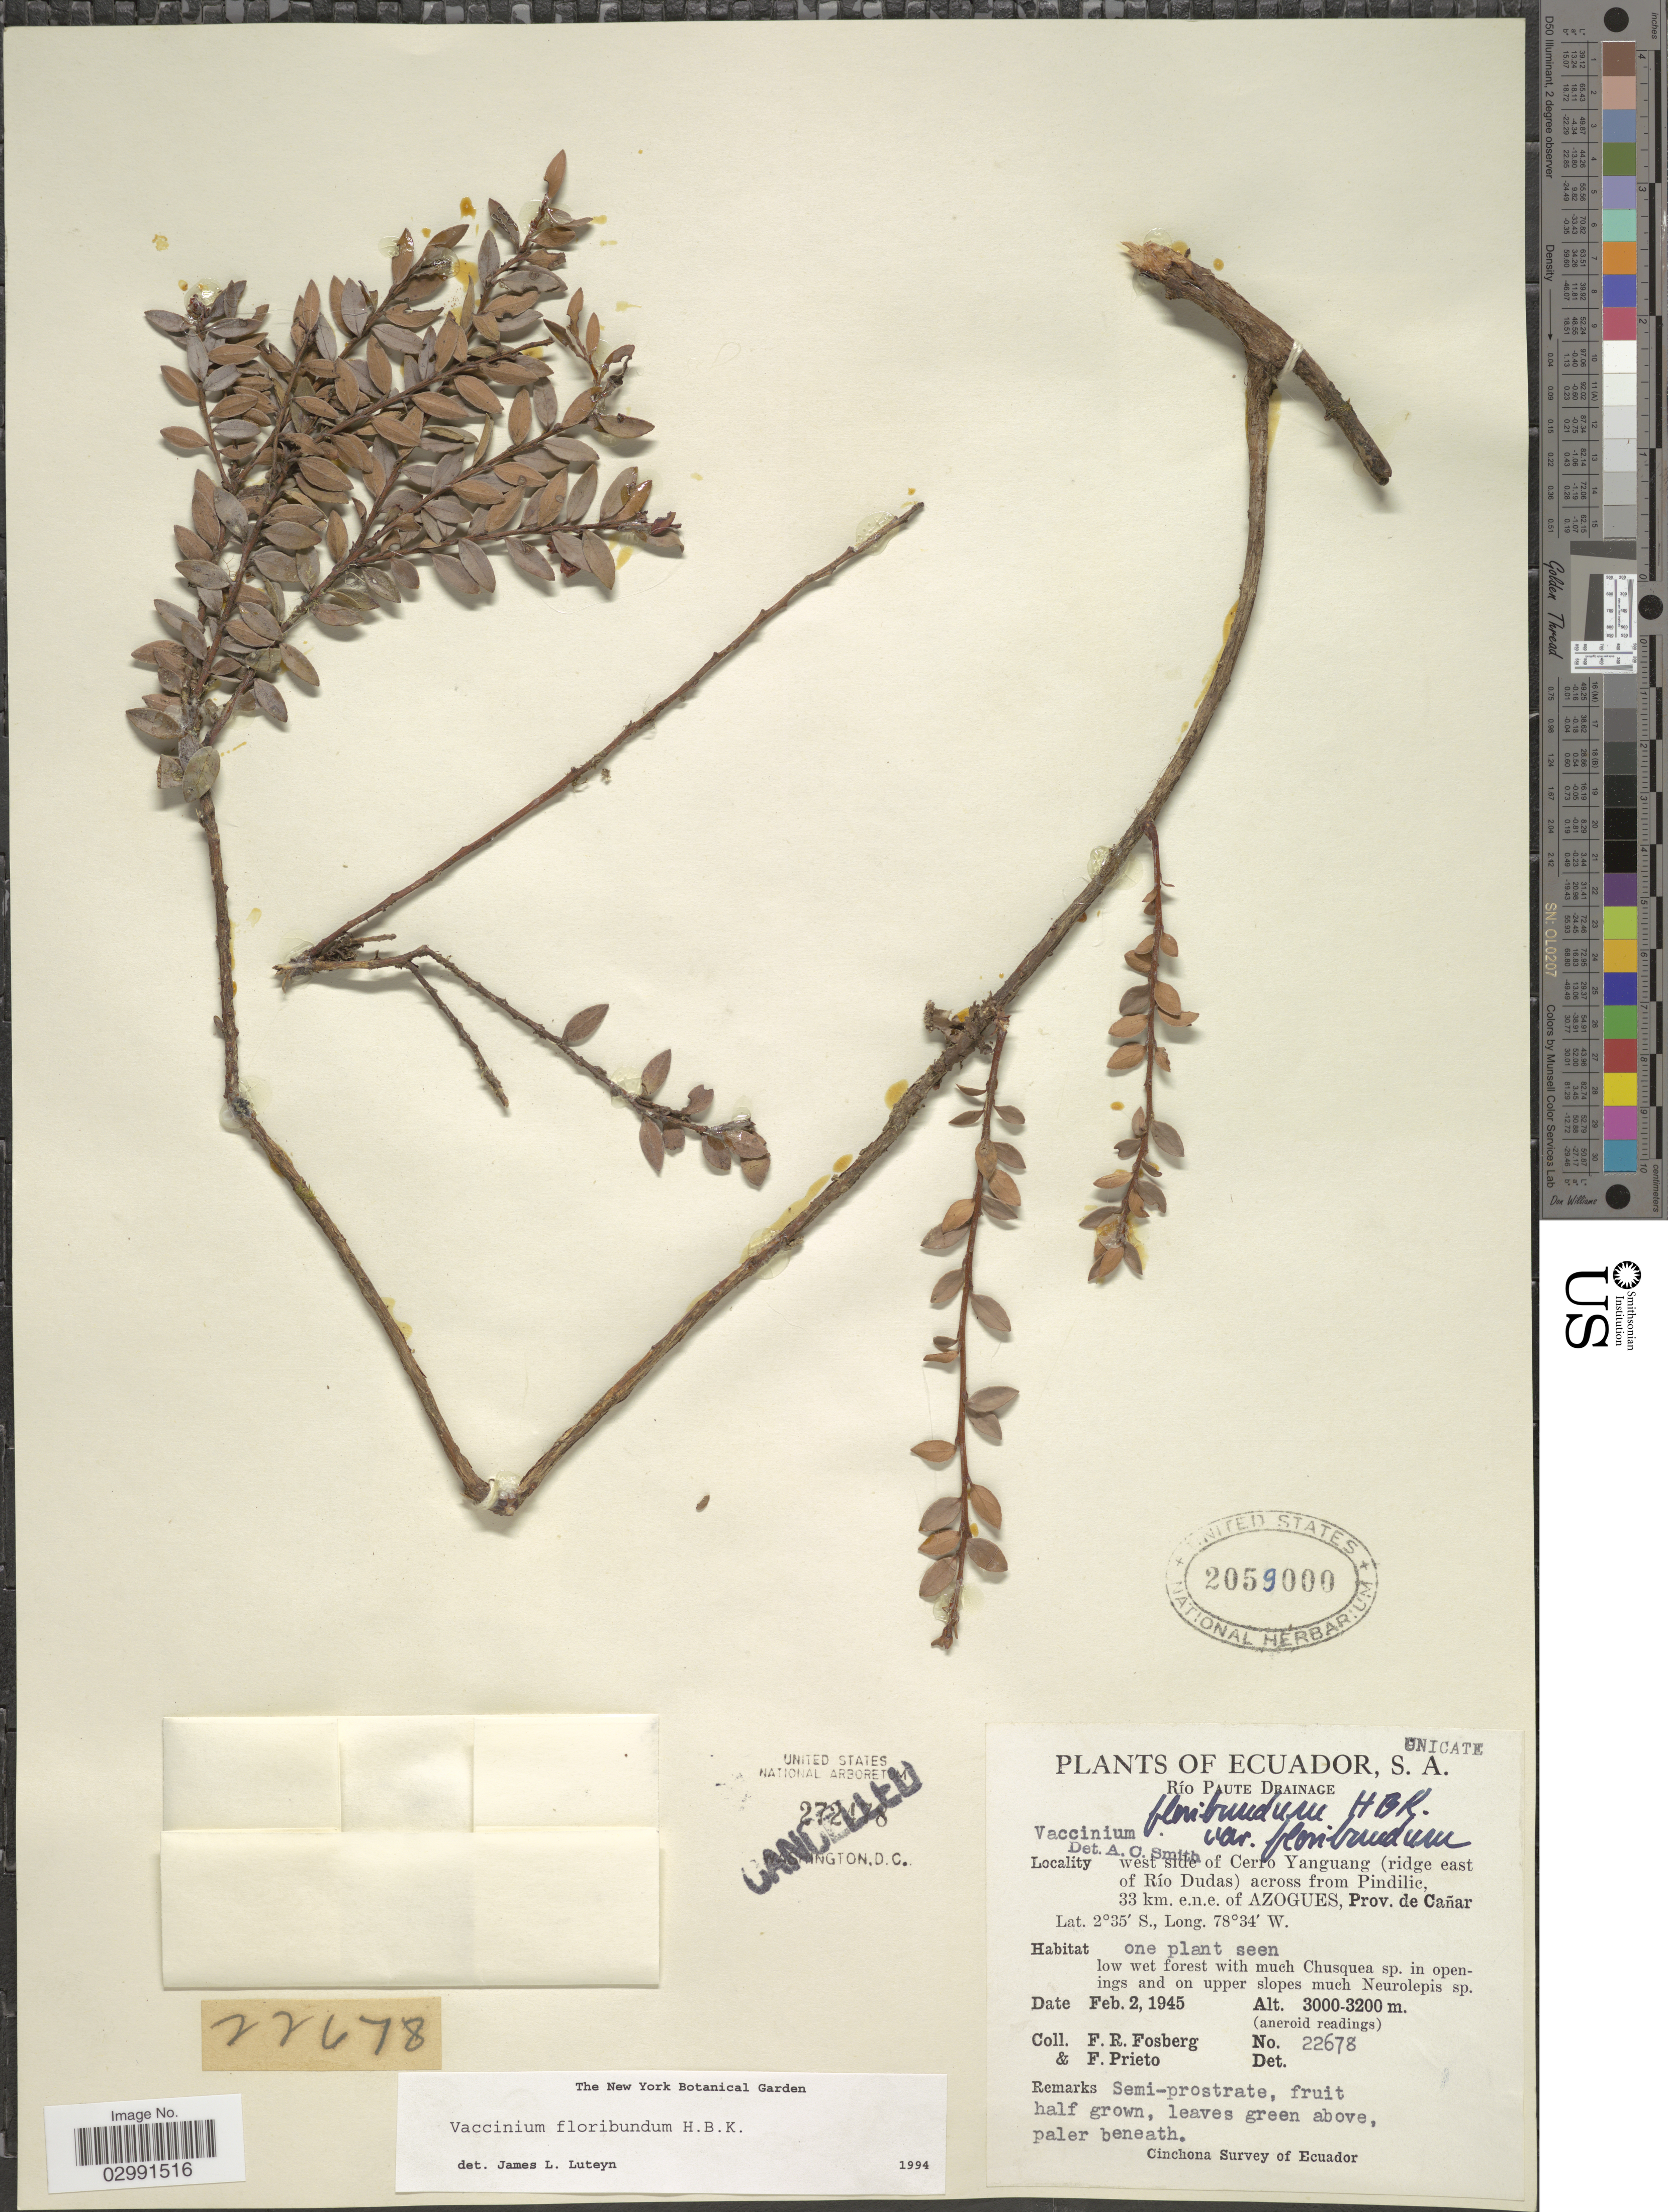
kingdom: Plantae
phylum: Tracheophyta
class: Magnoliopsida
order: Ericales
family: Ericaceae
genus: Vaccinium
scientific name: Vaccinium floribundum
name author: Kunth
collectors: F. R. Fosberg & F. Prieto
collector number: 22678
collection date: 1945-02-02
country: Ecuador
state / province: Cañar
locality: Río Paute Drainage. West side of Cerro Yanguang (ridge east of Río Dudas) across from Pindilic, 33 km. e.n.e. of Azogues.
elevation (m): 3000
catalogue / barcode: US 2059000